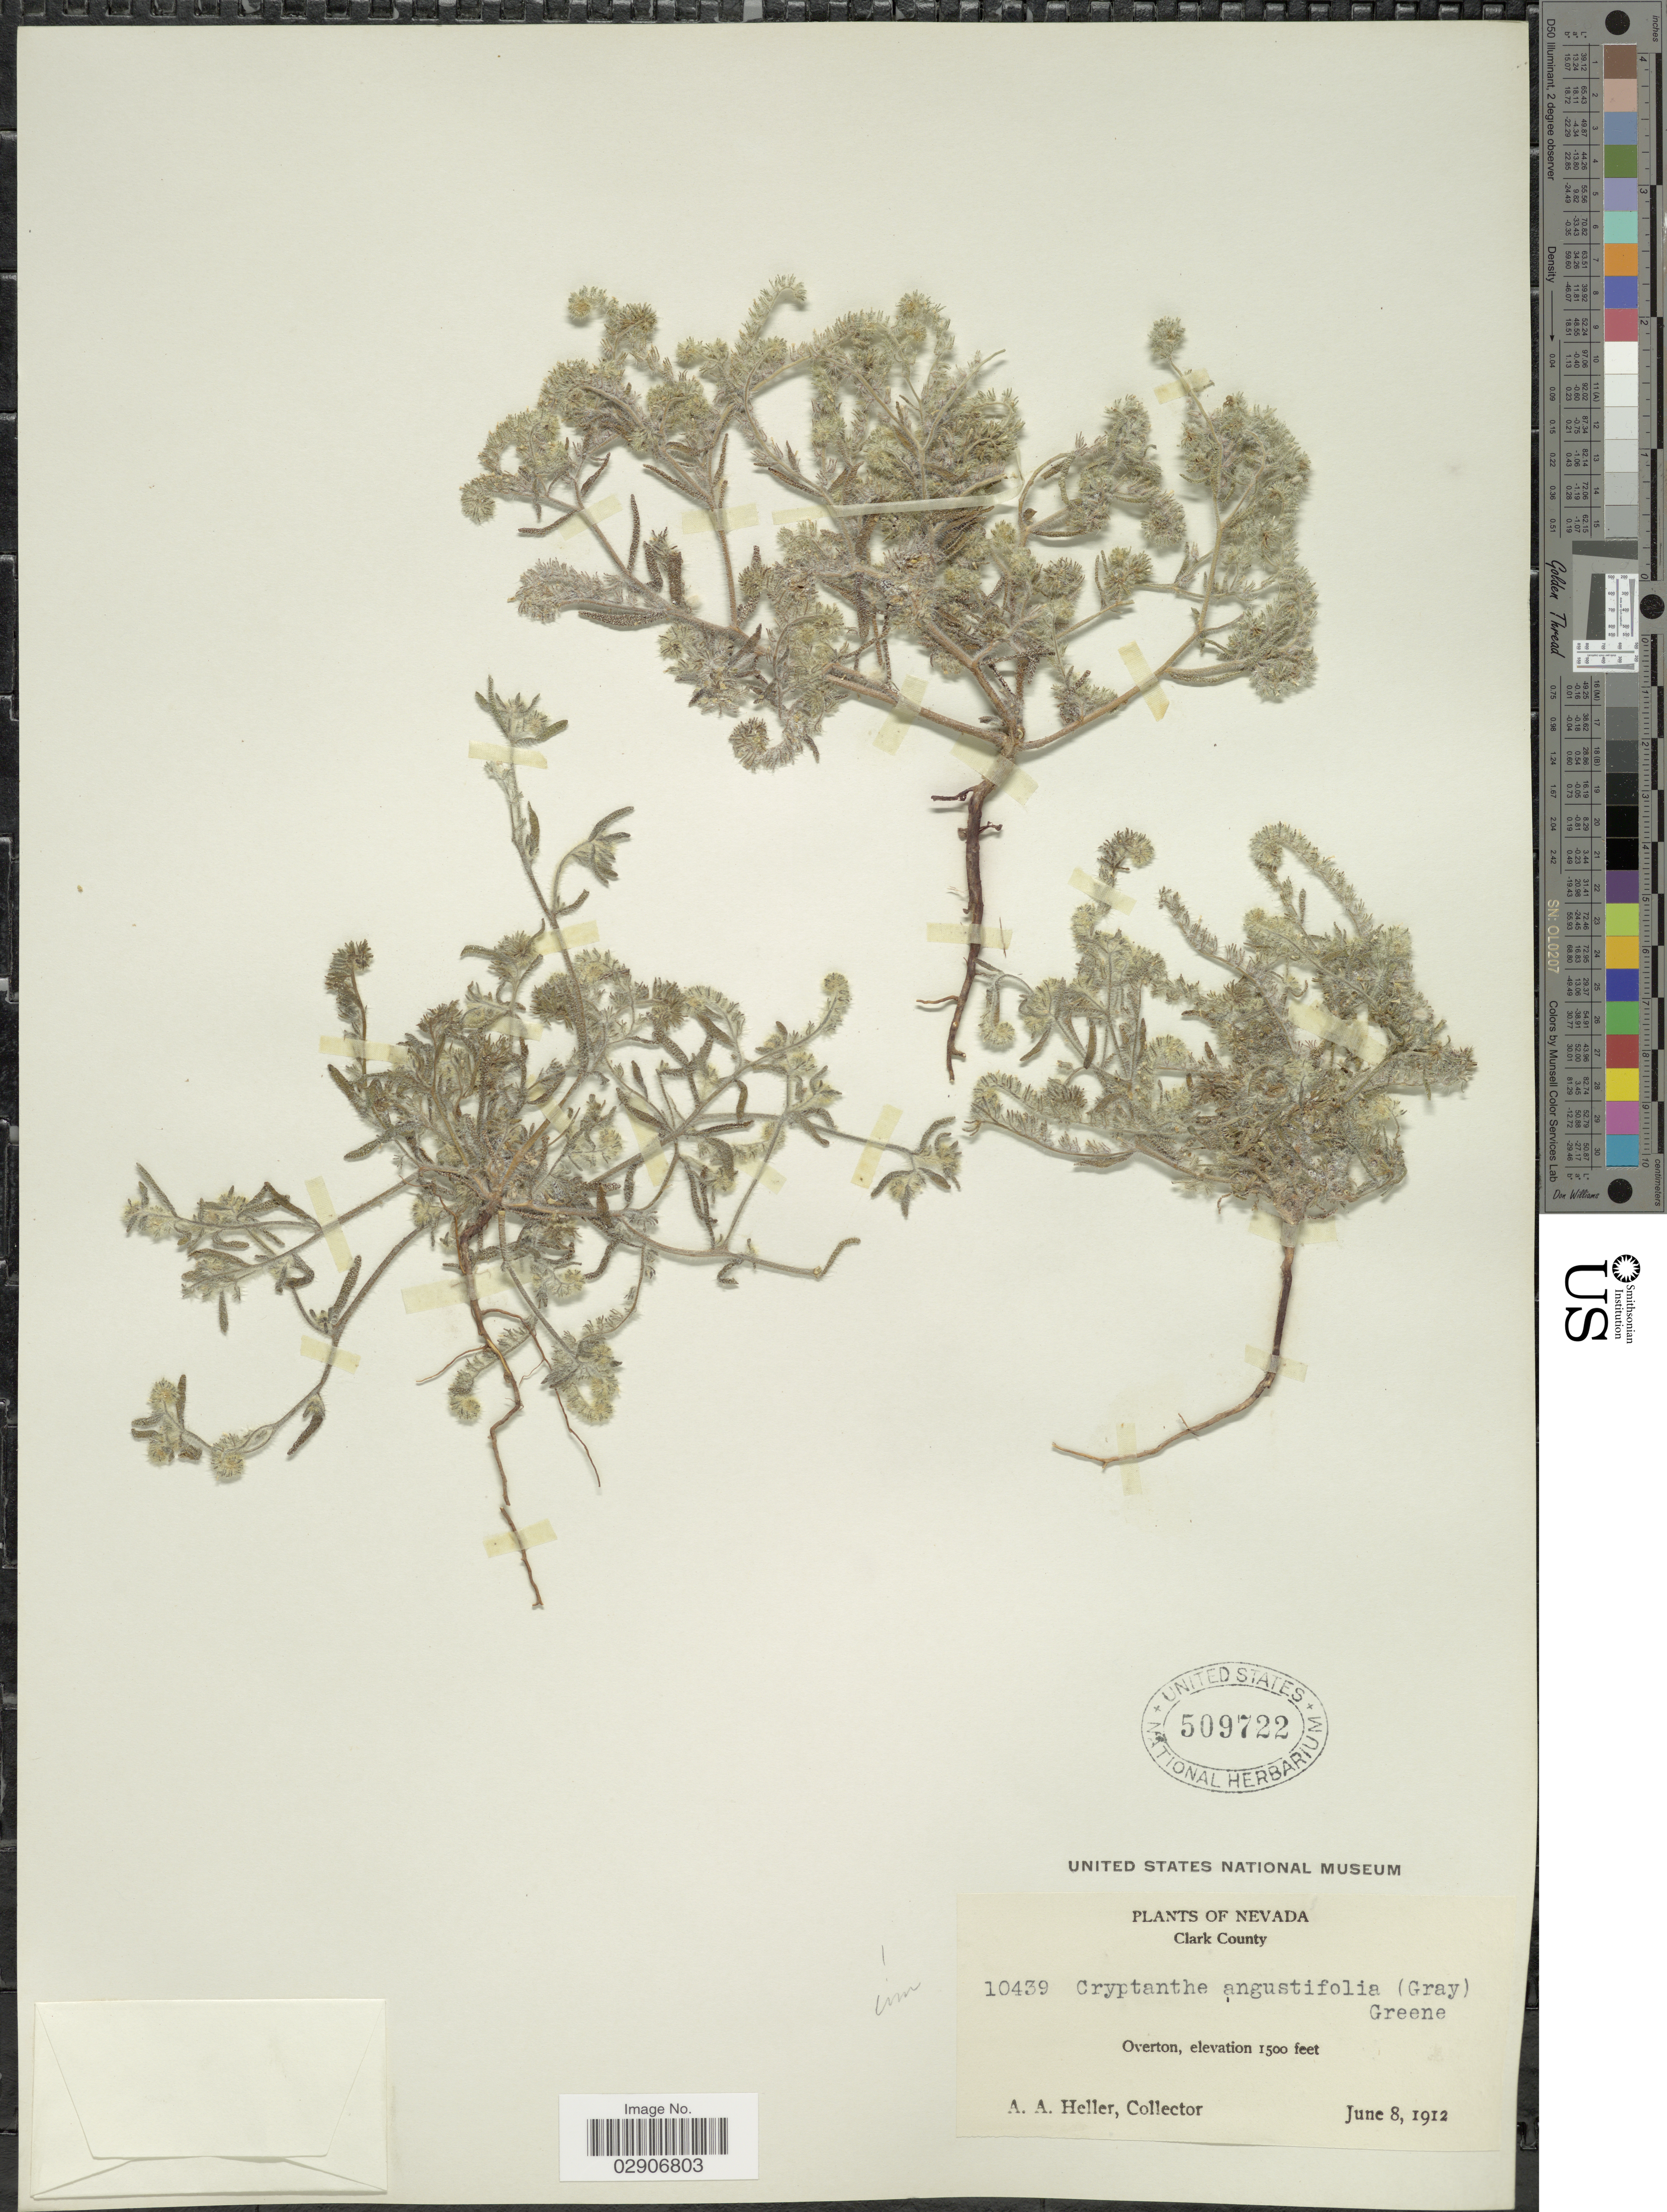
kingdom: Plantae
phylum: Tracheophyta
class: Magnoliopsida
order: Boraginales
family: Boraginaceae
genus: Cryptantha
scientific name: Cryptantha angustifolia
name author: (Torr.) Greene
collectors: A. A. Heller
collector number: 10439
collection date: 1912-06-08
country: United States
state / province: Nevada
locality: Clark County. Overton.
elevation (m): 457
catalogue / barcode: US 509722